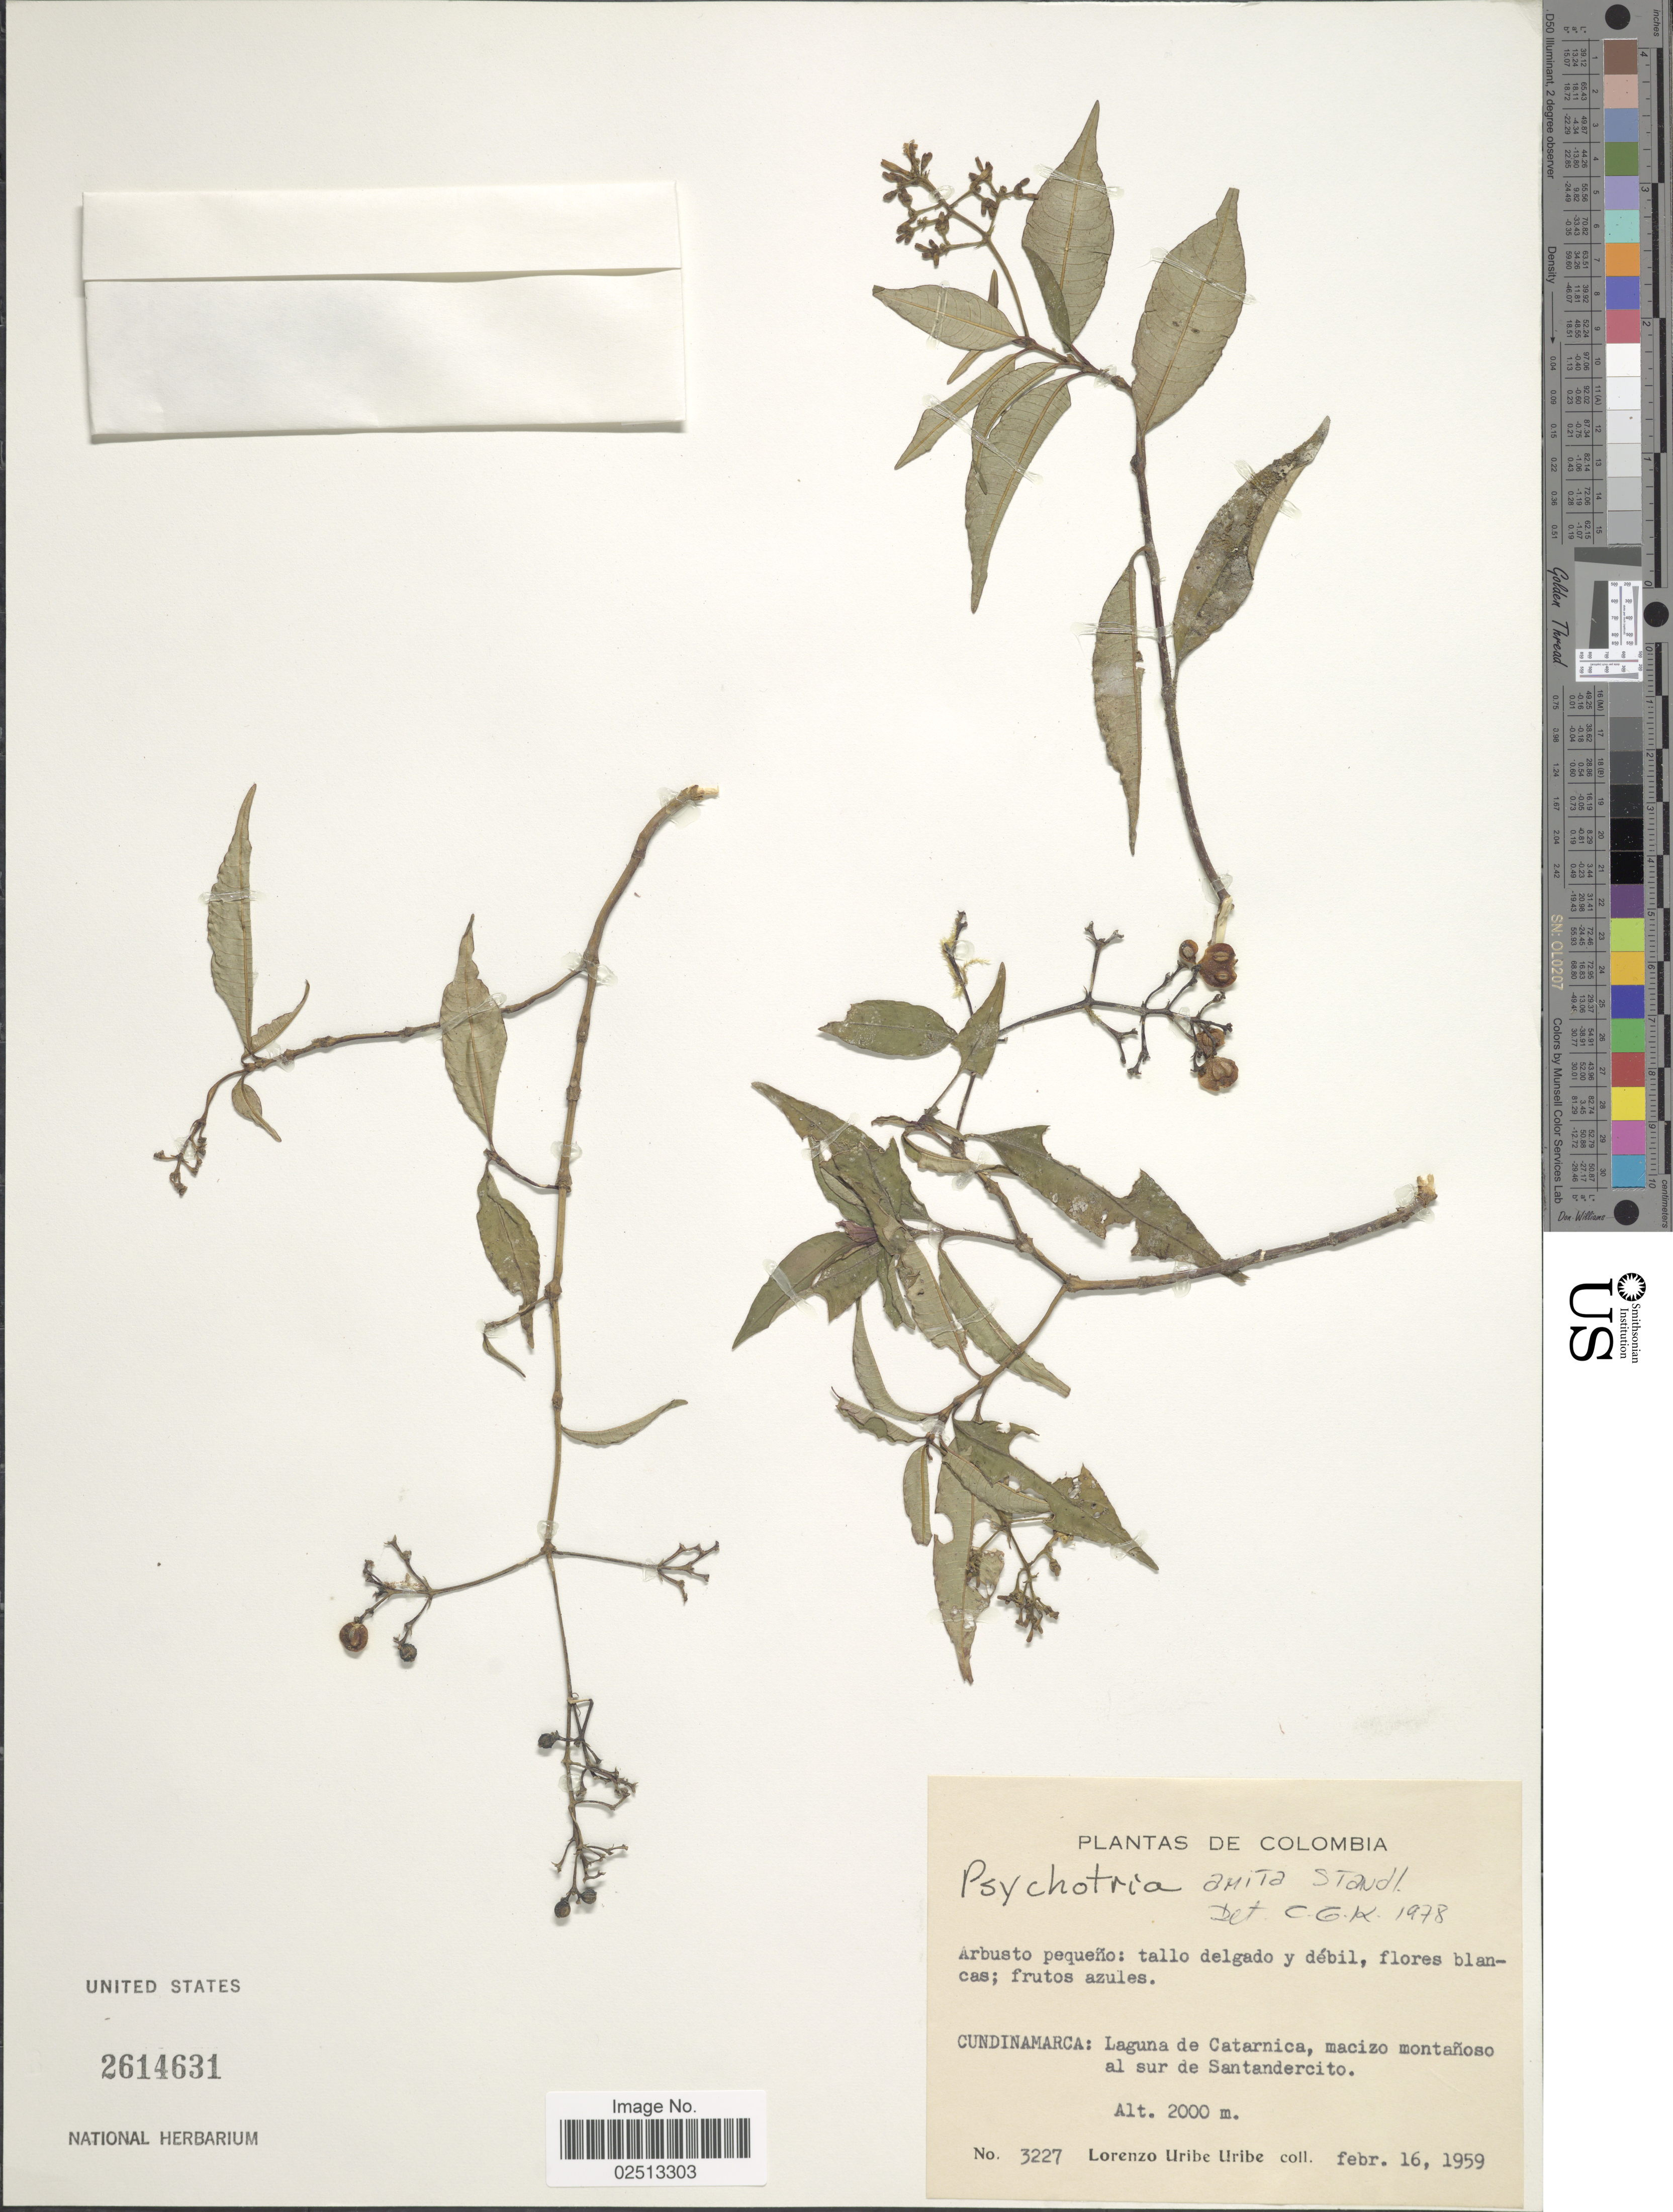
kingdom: Plantae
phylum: Tracheophyta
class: Magnoliopsida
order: Gentianales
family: Rubiaceae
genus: Psychotria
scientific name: Psychotria amita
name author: Standl.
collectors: L. Uribe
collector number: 3227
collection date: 1959-02-16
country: Colombia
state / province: Cundinamarca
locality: Cundrinamarca: Laguna de Catarnica, macizo montanoso, al sur de Santandercito.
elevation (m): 2000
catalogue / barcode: US 2614631